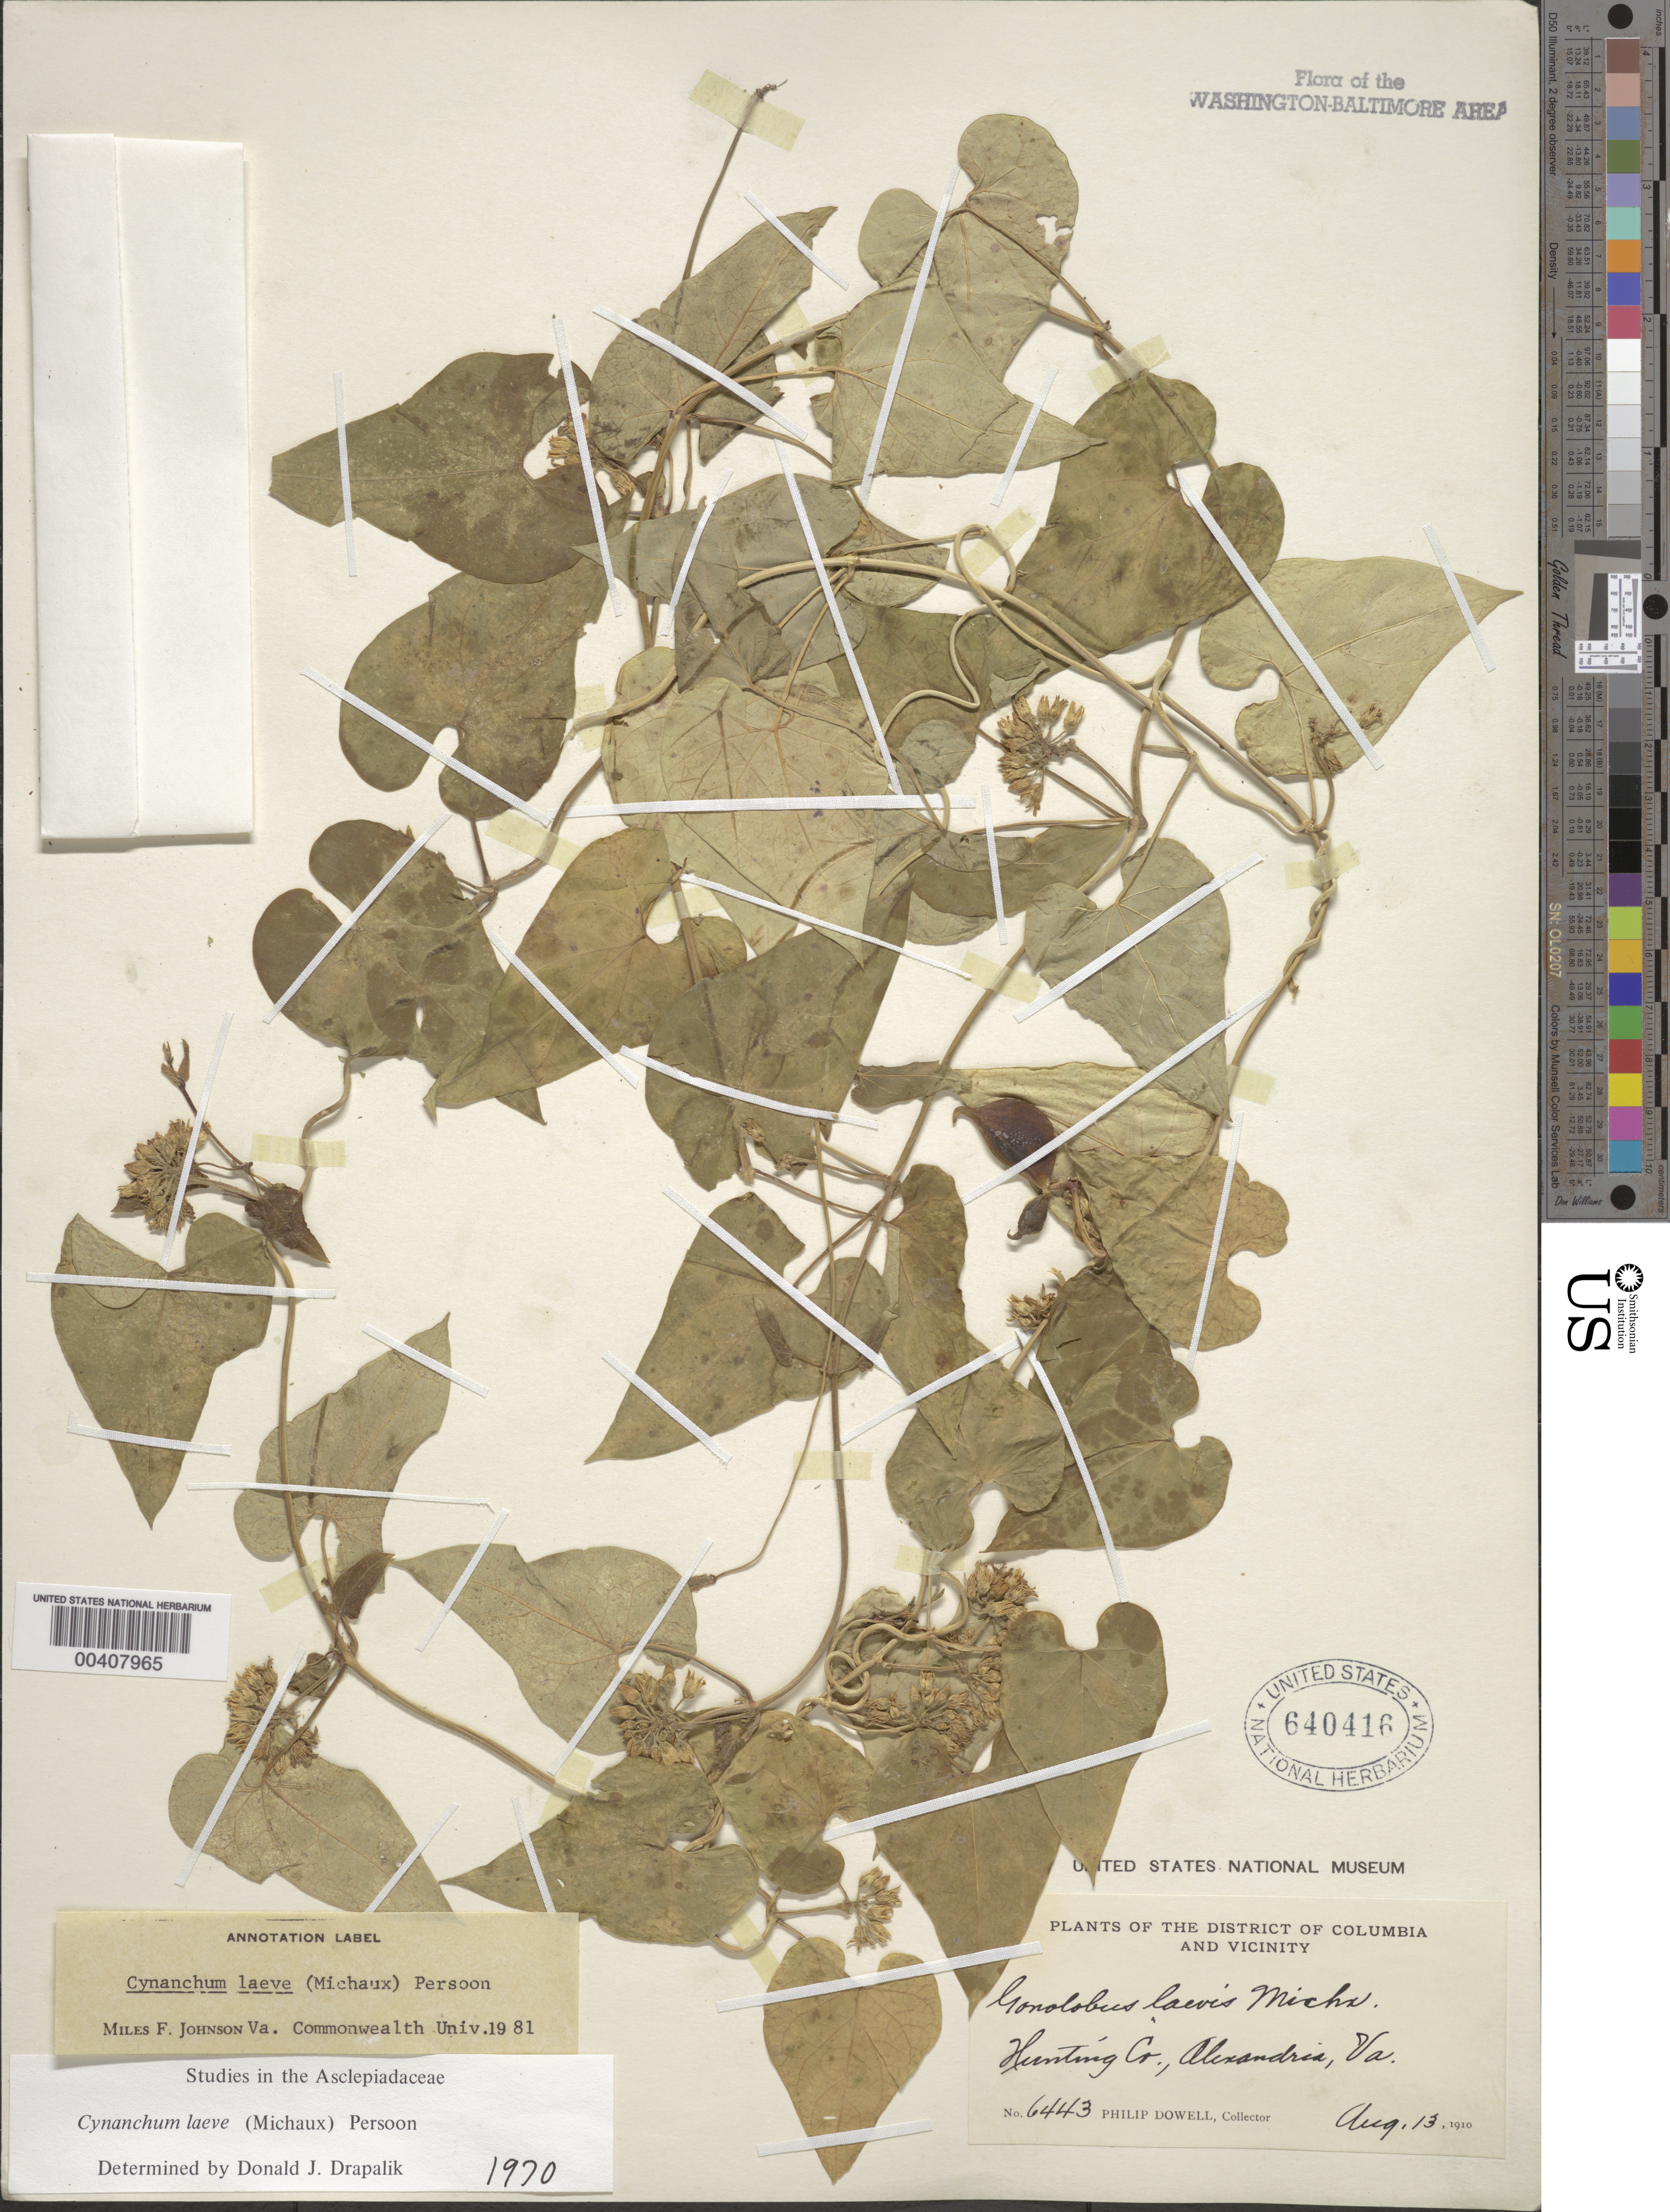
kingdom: Plantae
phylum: Tracheophyta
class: Magnoliopsida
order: Gentianales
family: Apocynaceae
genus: Cynanchum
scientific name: Cynanchum laeve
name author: (Michx.) Pers.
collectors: P. Dowell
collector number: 6443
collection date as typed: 13 Aug 1910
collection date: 1910-08-13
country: United States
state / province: Virginia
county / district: Fairfax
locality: Hunting Creek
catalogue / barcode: US 640416